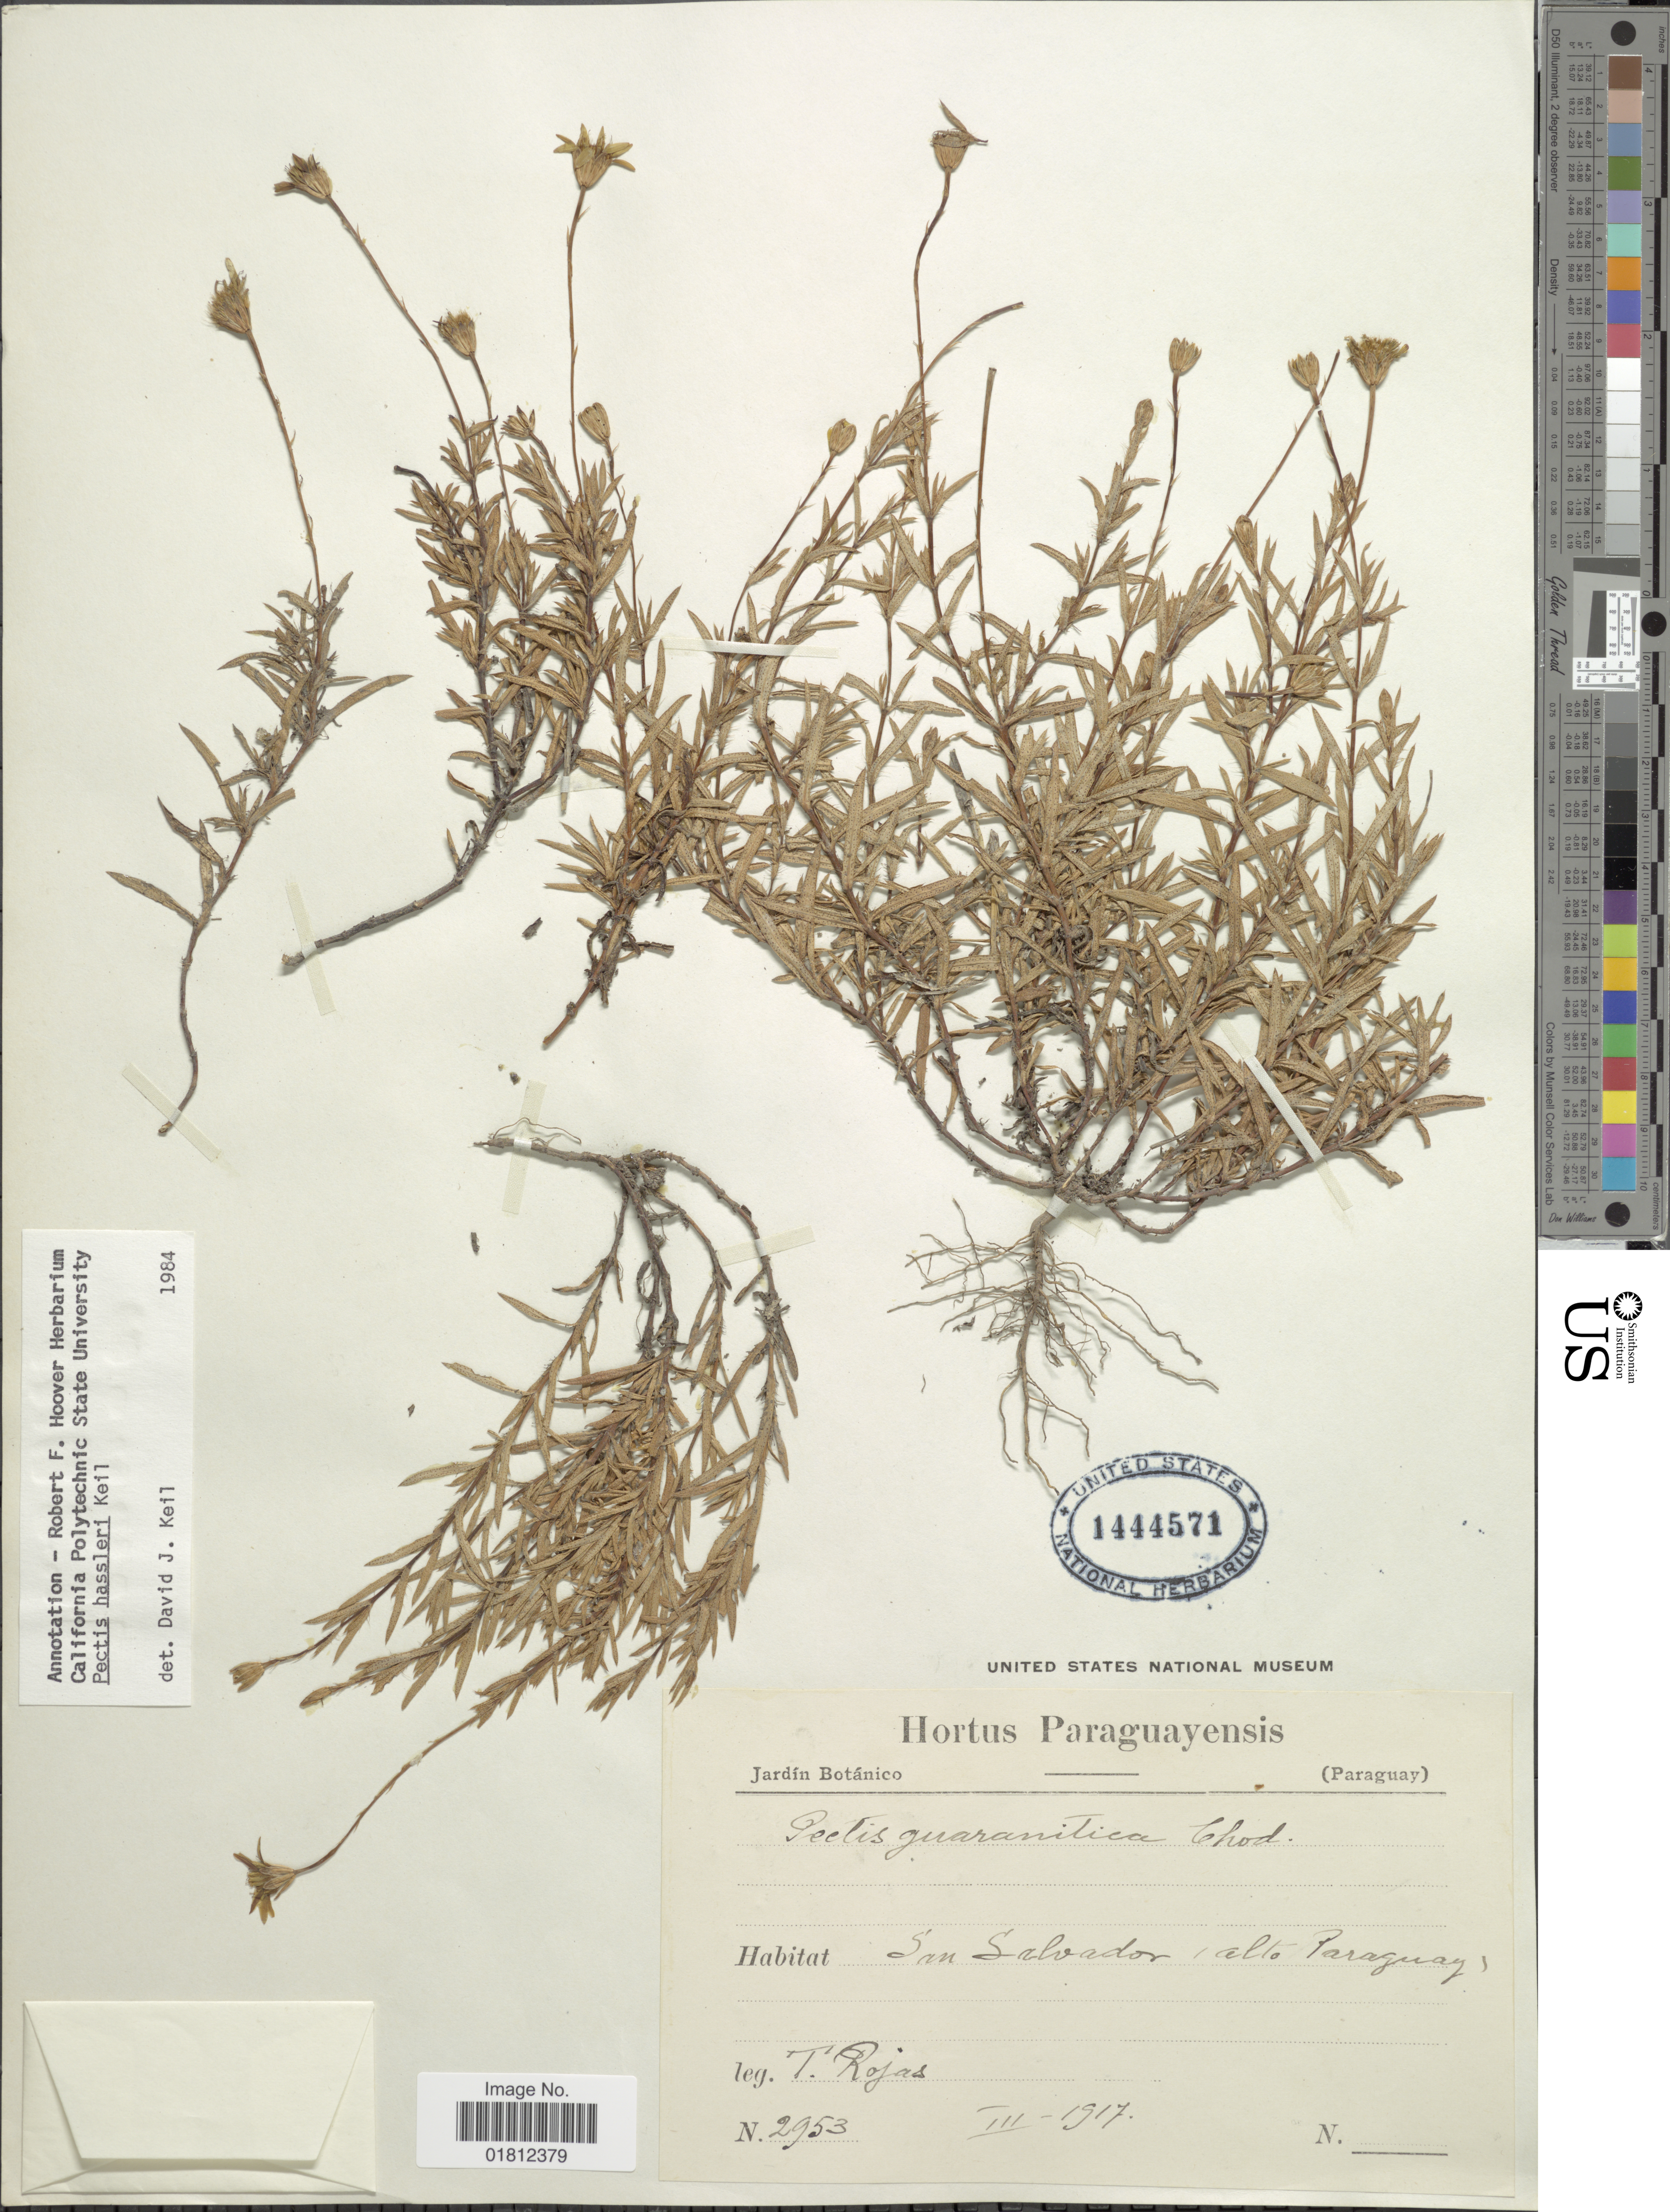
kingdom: Plantae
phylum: Tracheophyta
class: Magnoliopsida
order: Asterales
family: Asteraceae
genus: Pectis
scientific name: Pectis hassleri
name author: D.J. Keil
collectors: T. Rojas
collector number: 2953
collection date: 1917-03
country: Paraguay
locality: San Salvador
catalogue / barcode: US 1444571